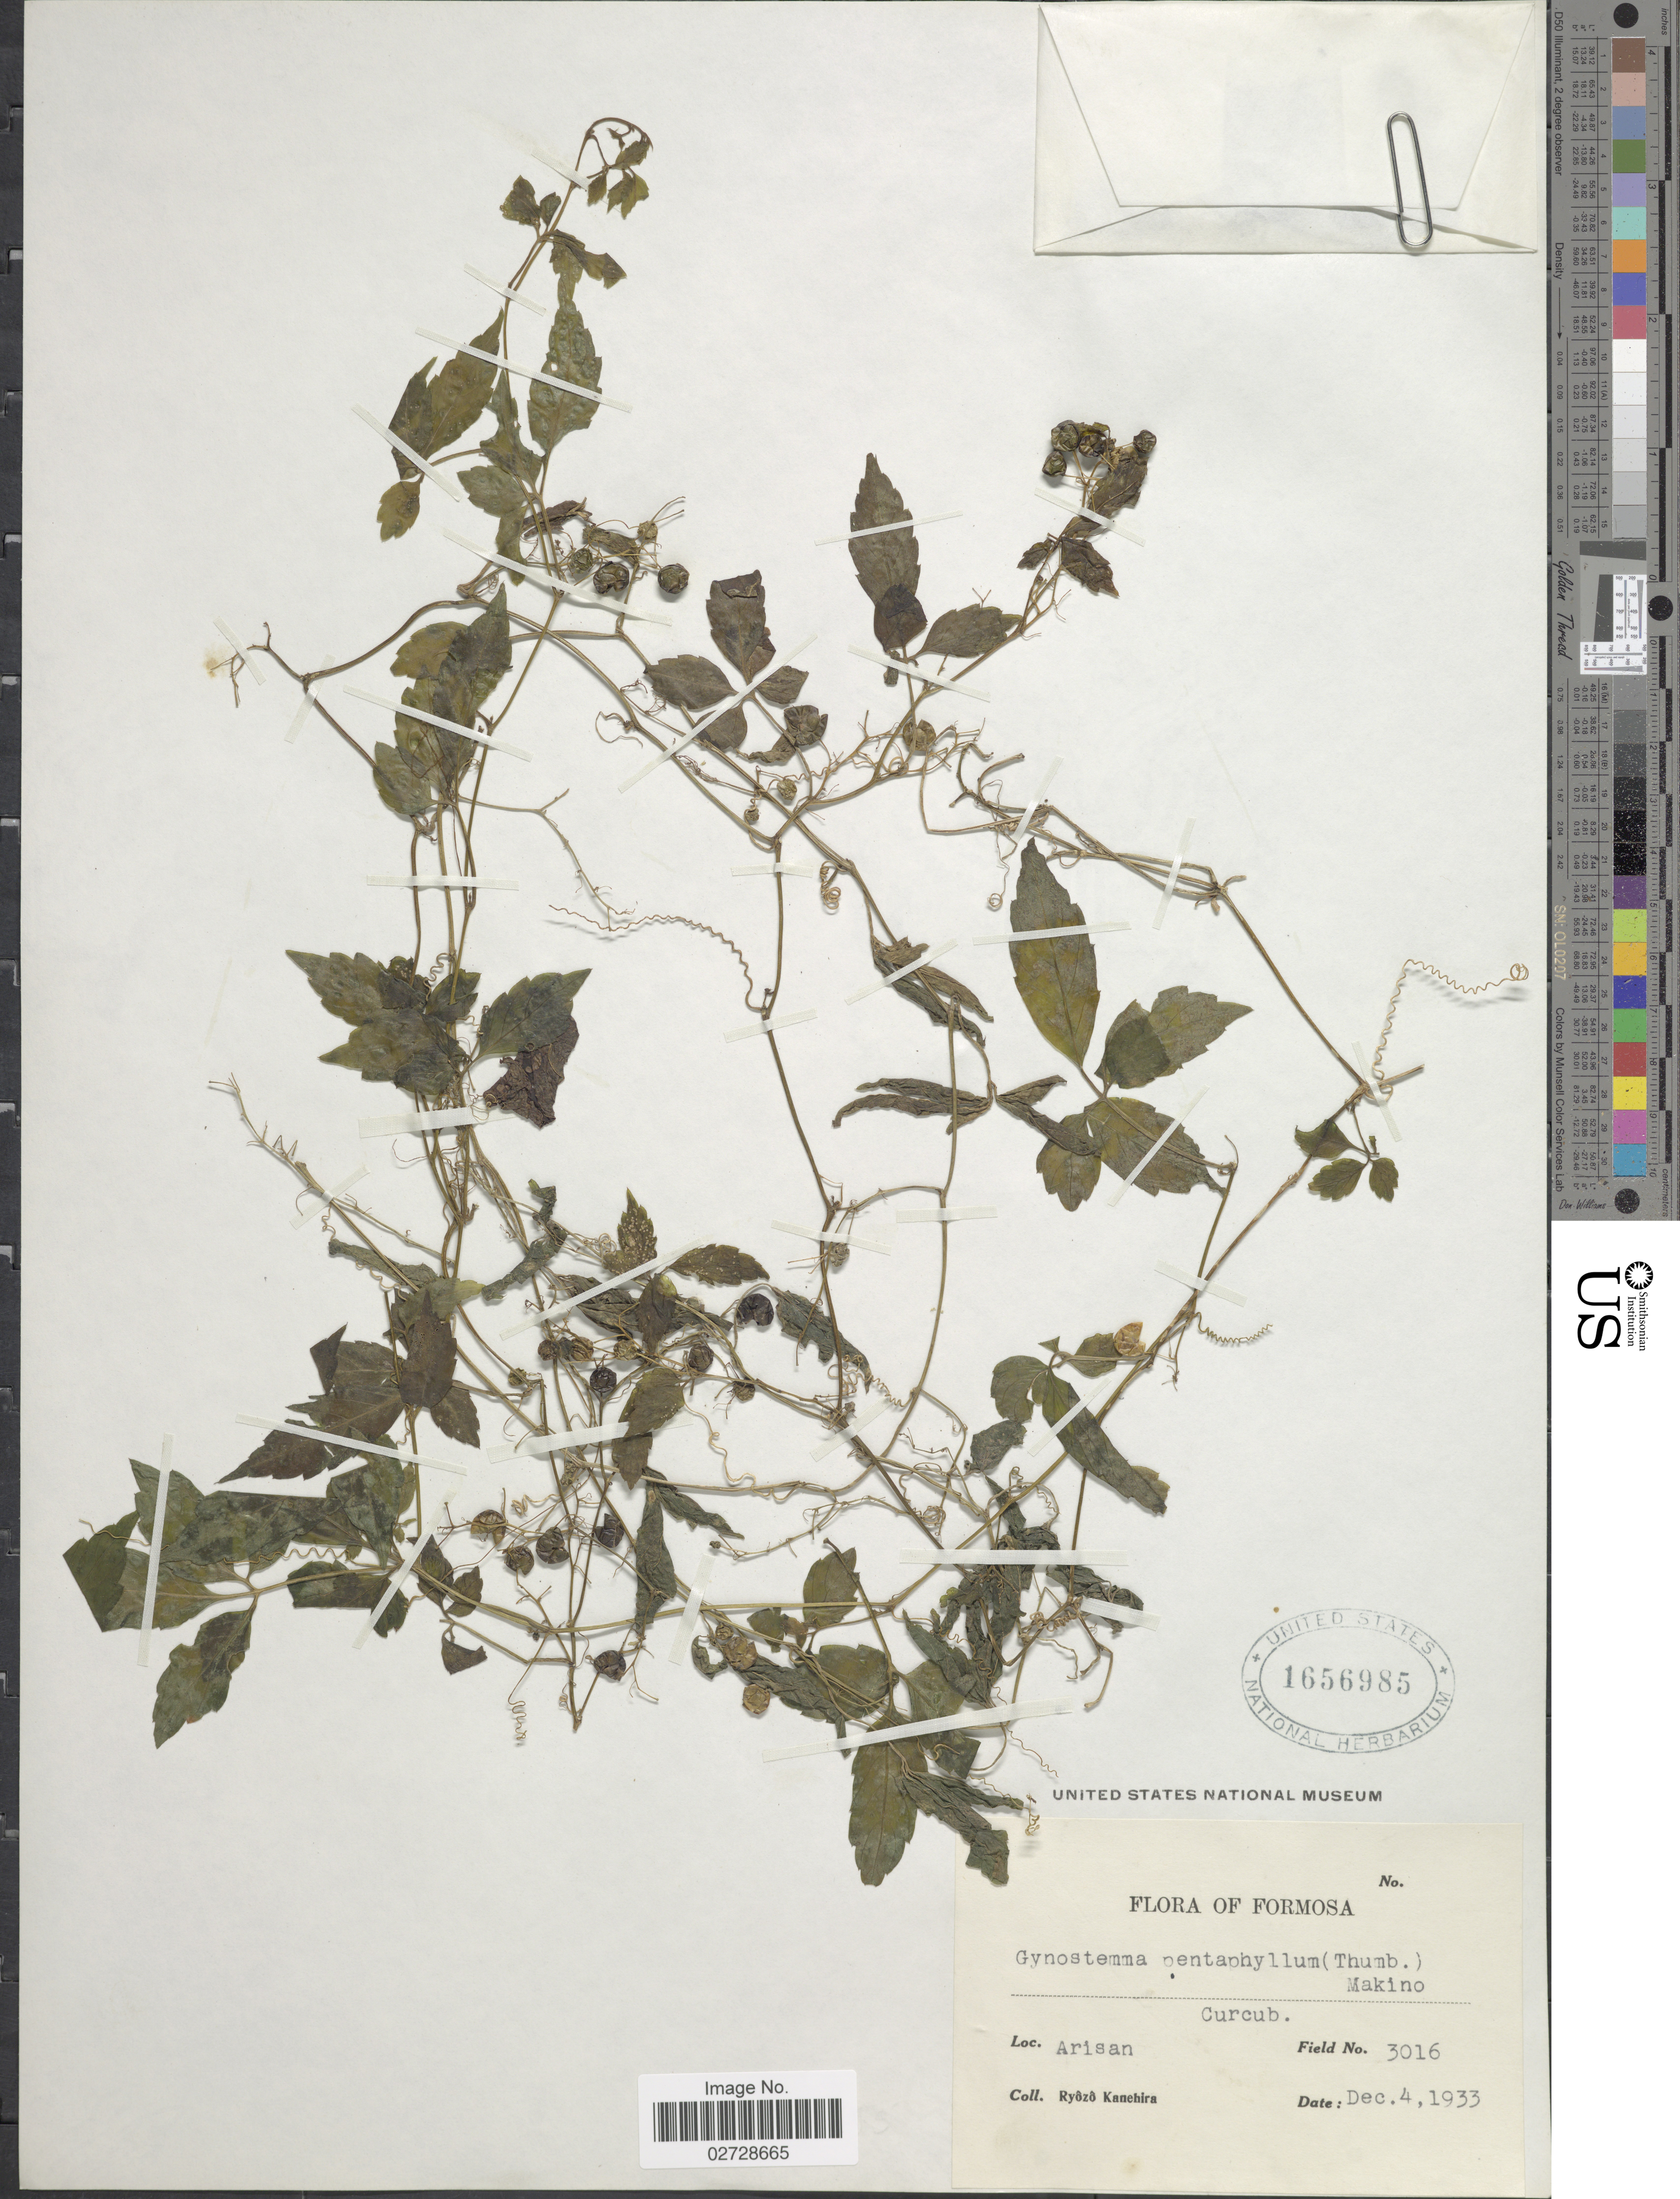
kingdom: Plantae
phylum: Tracheophyta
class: Magnoliopsida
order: Cucurbitales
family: Cucurbitaceae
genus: Gynostemma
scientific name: Gynostemma pentaphyllum var. pentaphyllum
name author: (Thunb.) Makino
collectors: R. Kanehira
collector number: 3016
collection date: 1933-12-04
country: Taiwan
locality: Formosa, Arisan.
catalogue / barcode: US 1656985